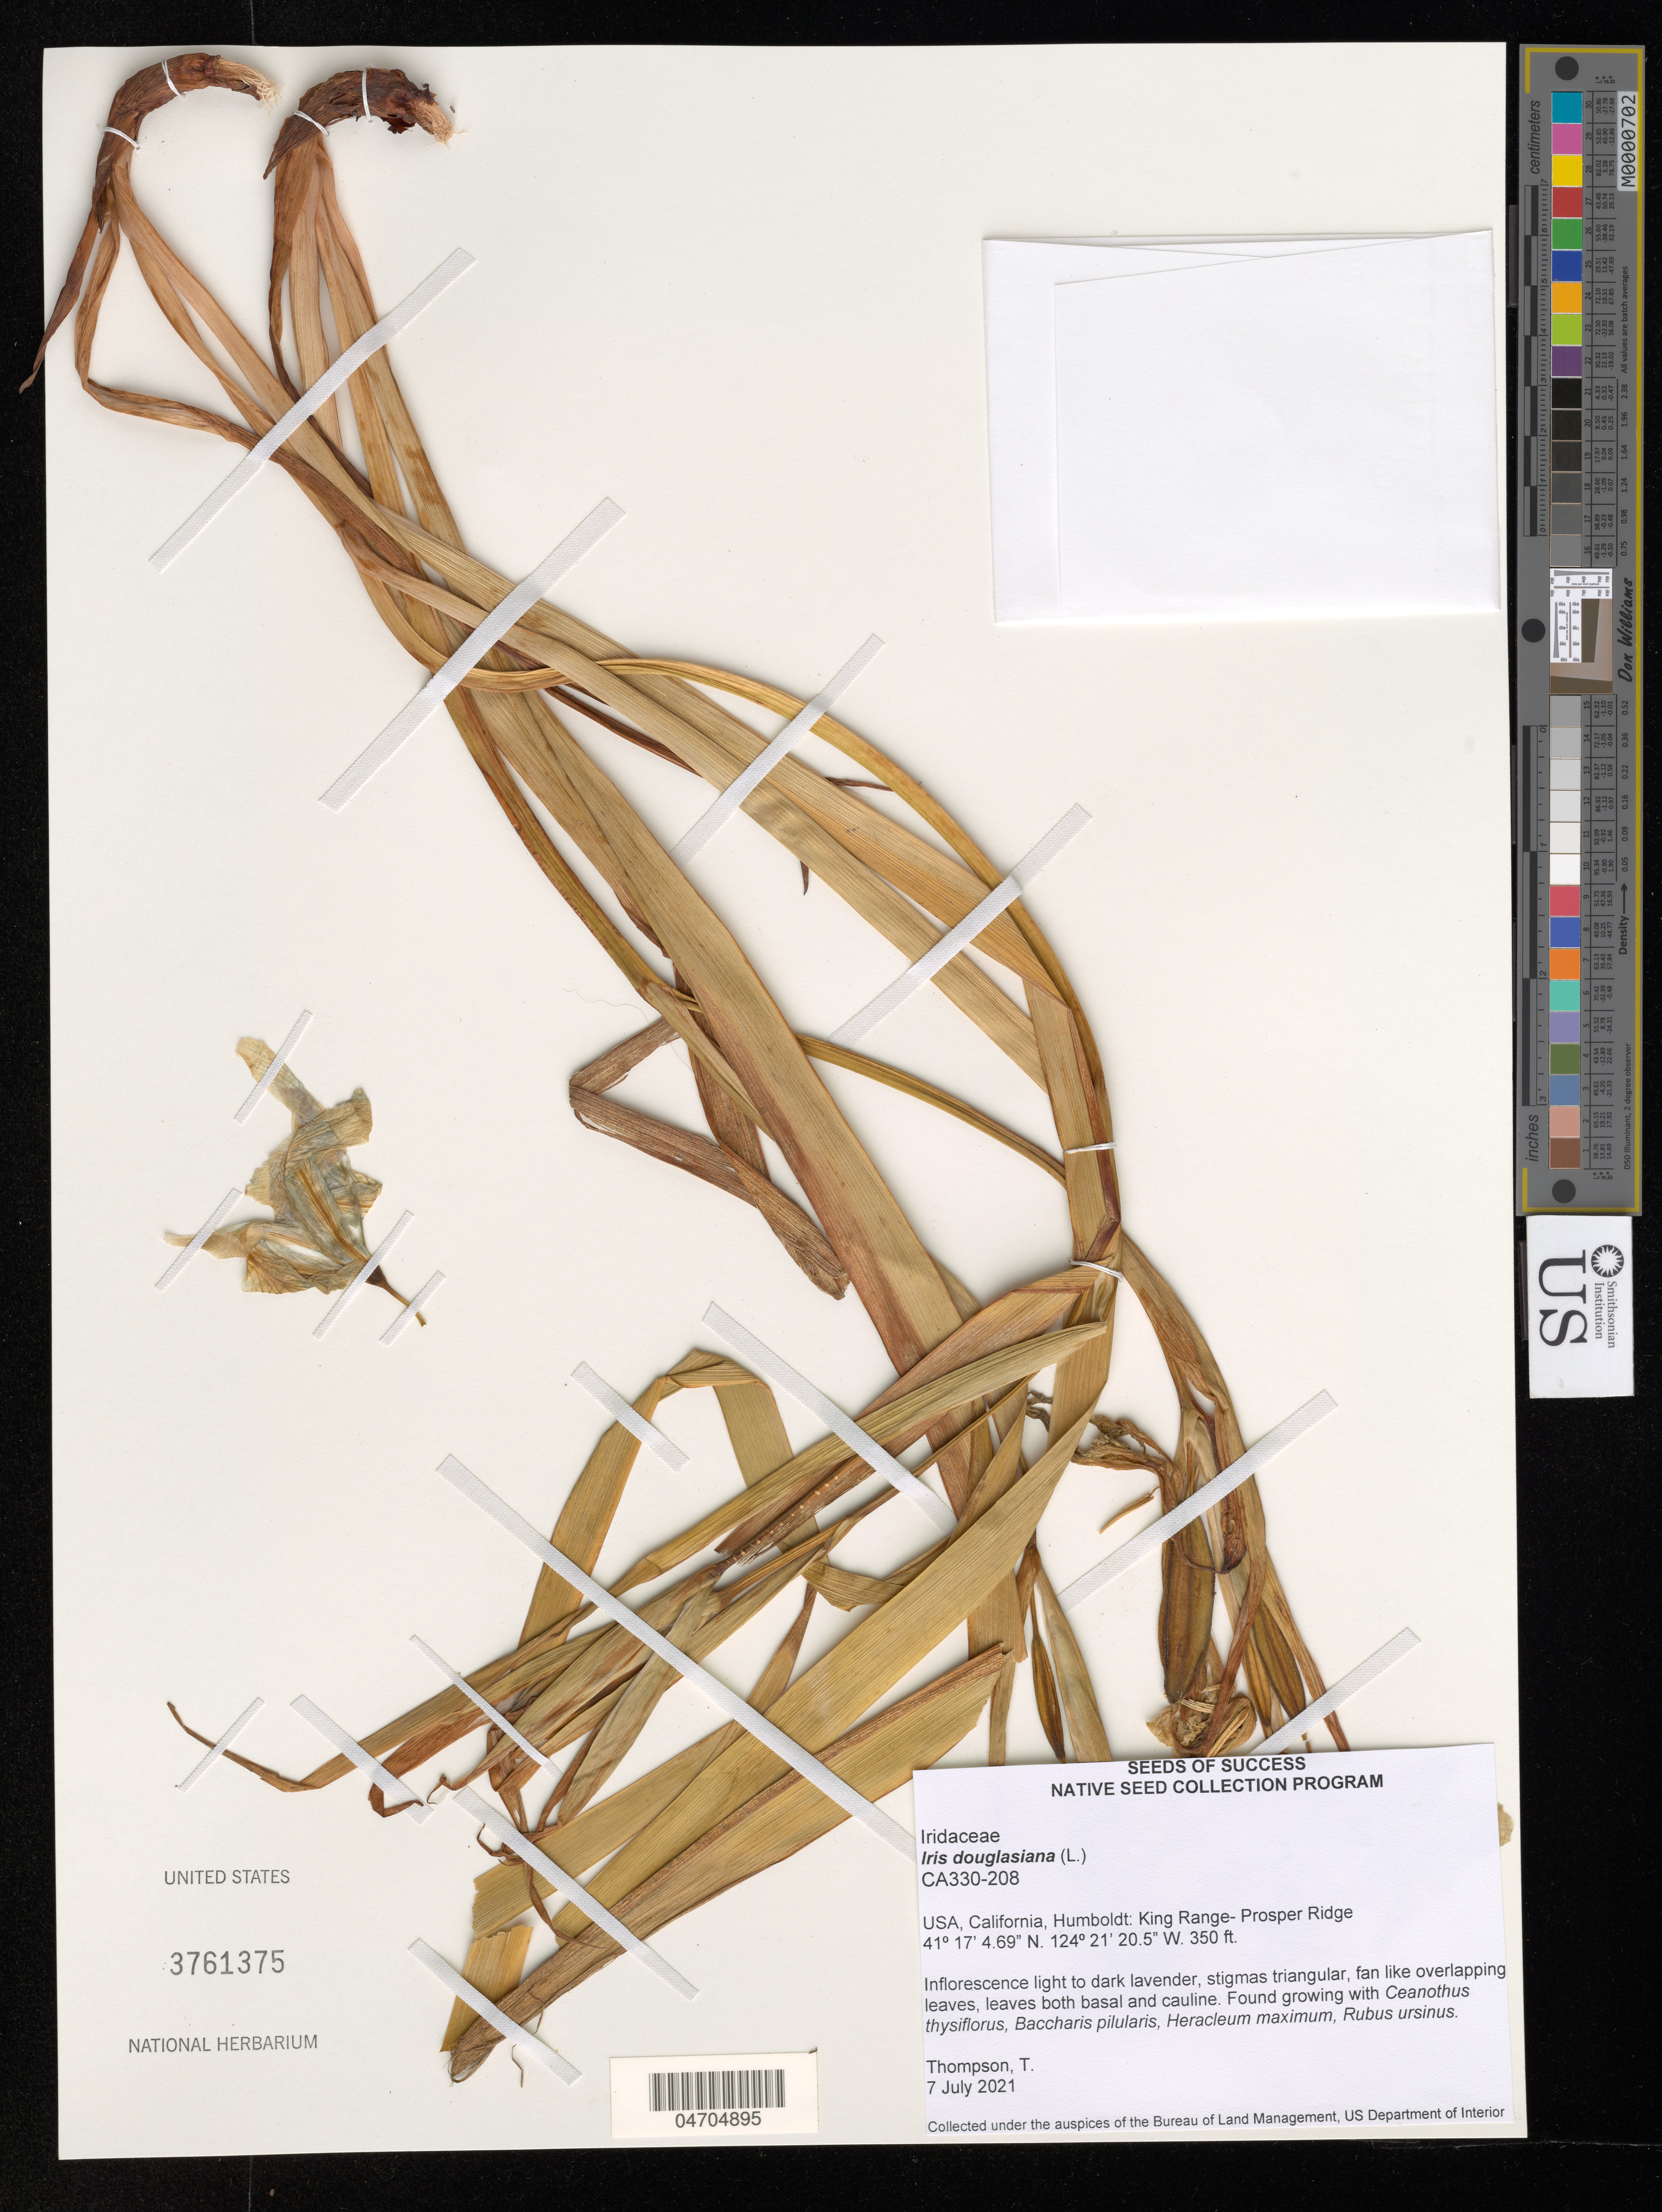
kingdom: Plantae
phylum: Tracheophyta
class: Liliopsida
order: Asparagales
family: Iridaceae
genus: Iris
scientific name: Iris douglasiana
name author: Herb.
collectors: T. Thompson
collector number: CA330-208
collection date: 2021-07-07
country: United States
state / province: California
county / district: Humboldt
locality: Humboldt: King Range- Prosper Ridge.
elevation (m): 107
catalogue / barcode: US 3761375